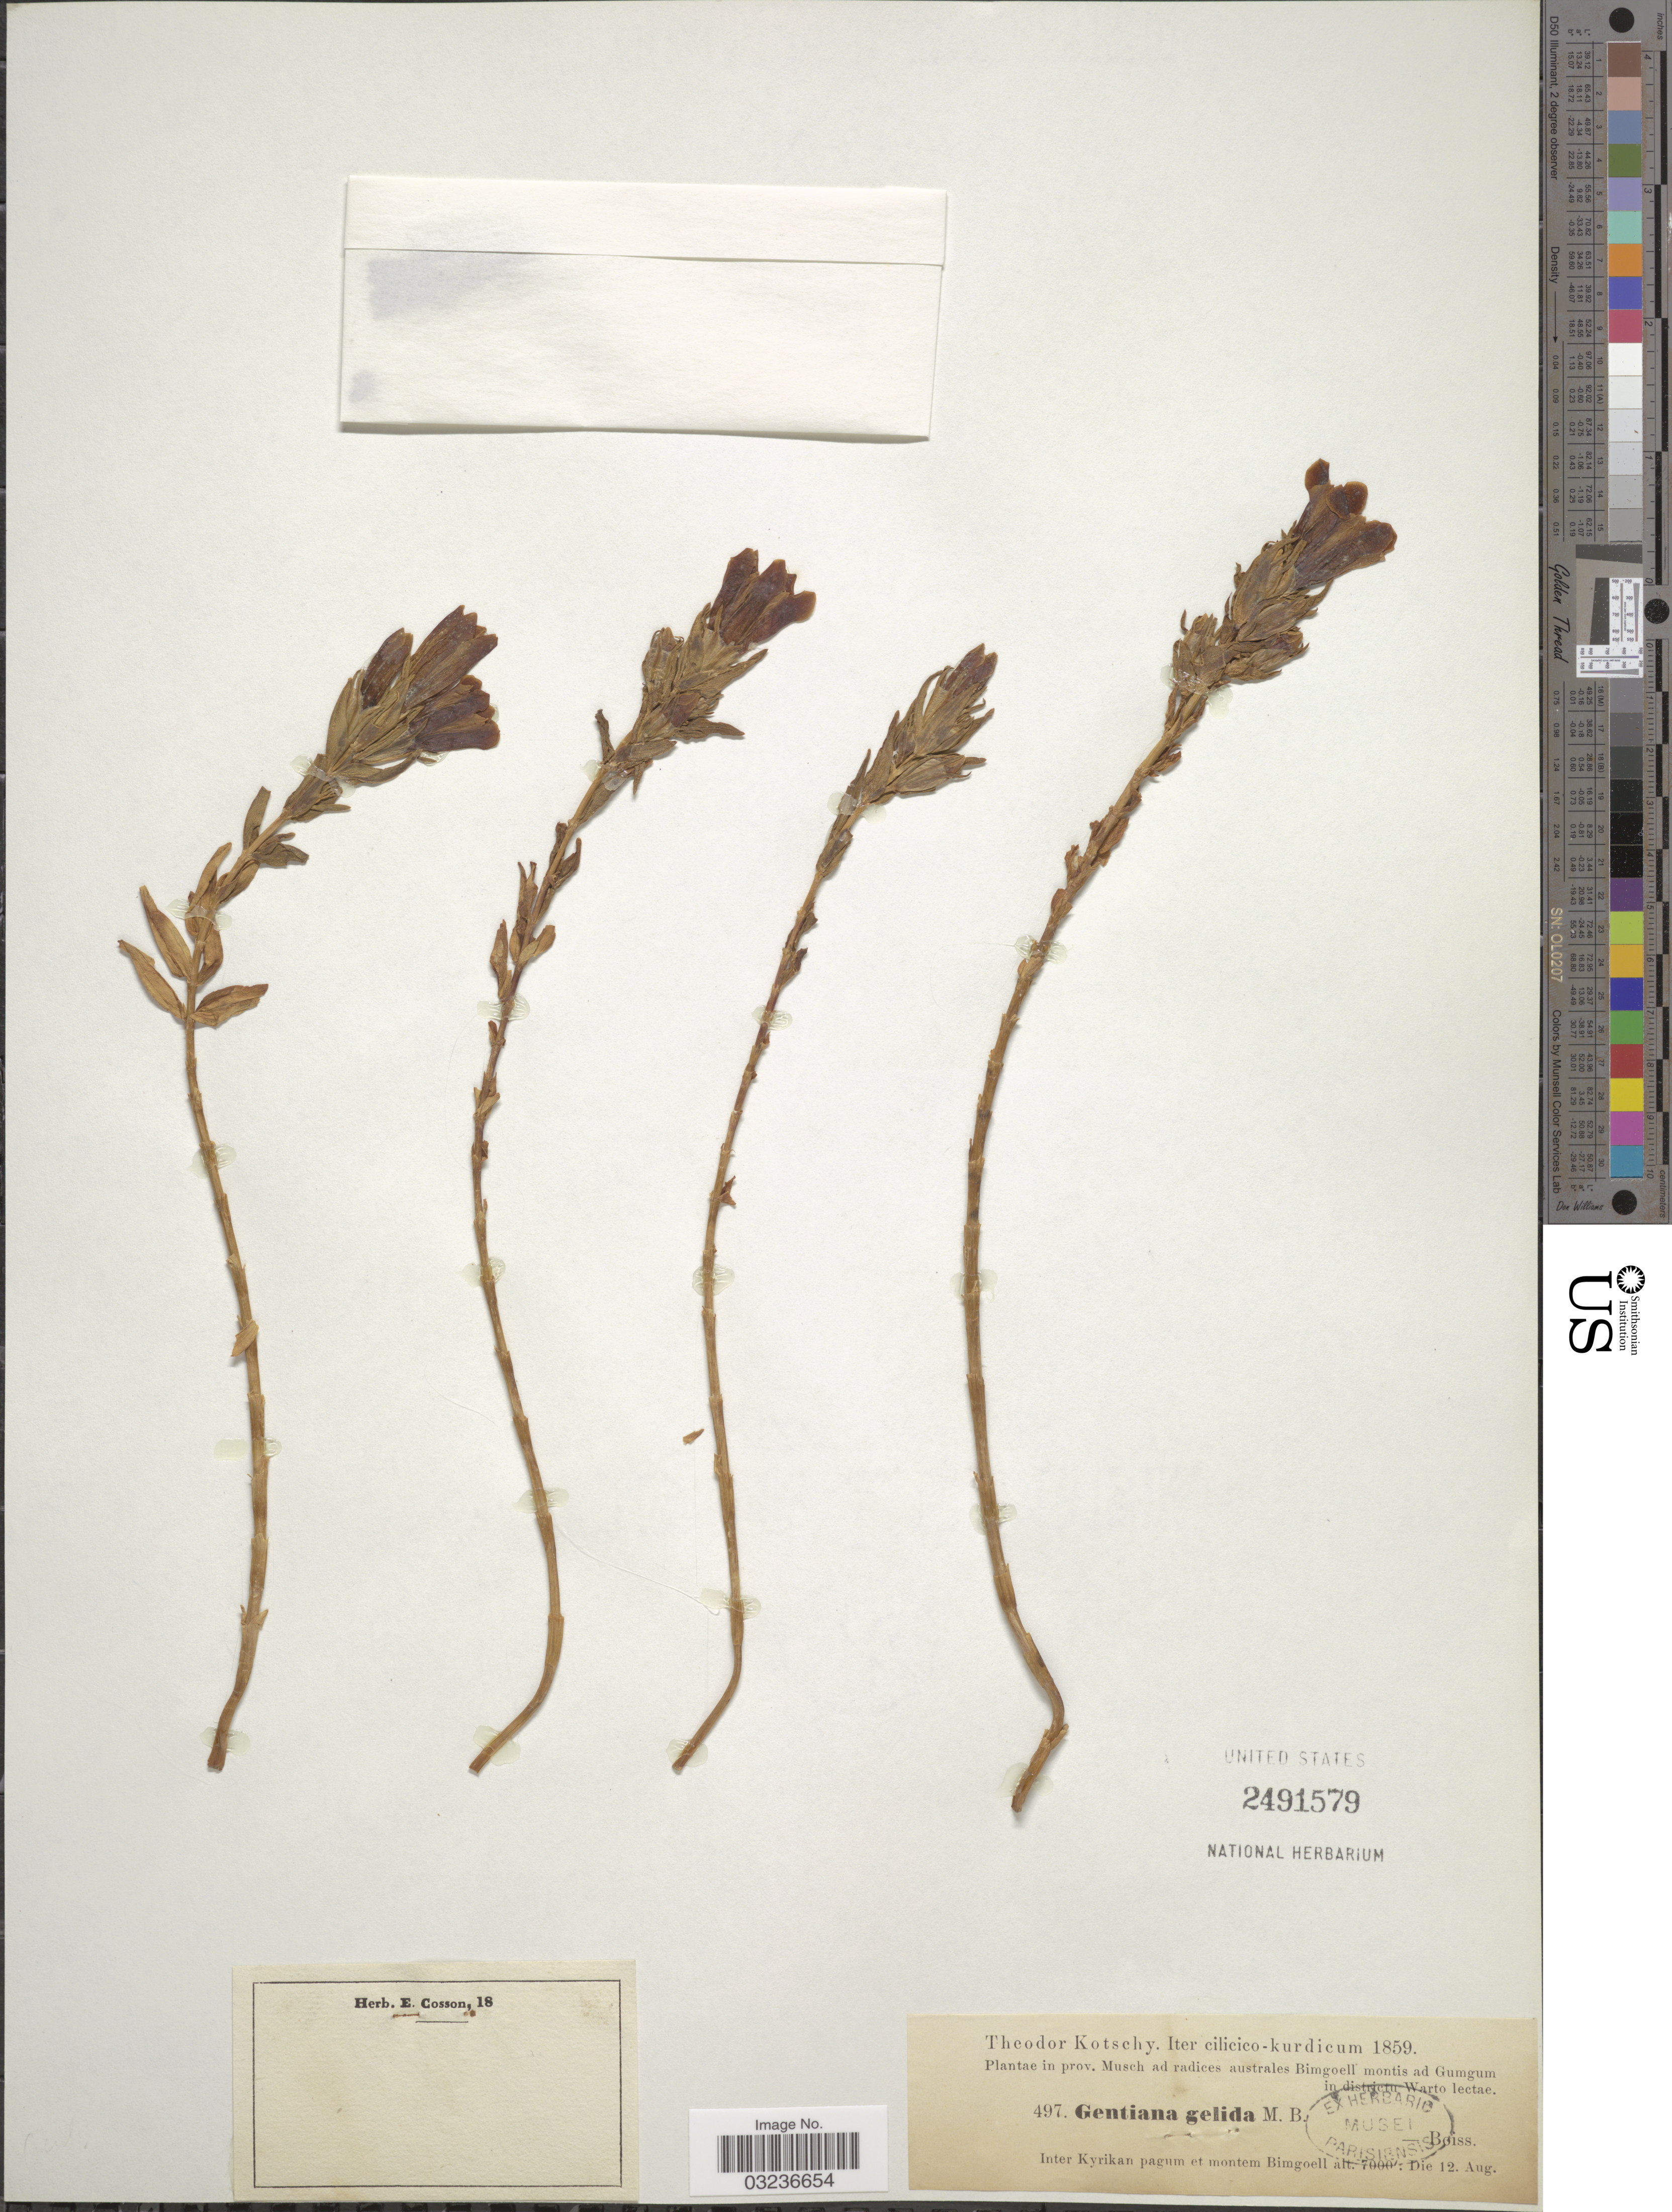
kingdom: Plantae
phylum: Tracheophyta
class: Magnoliopsida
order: Gentianales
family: Gentianaceae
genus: Gentiana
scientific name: Gentiana gelida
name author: M. Bieb.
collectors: K. G. Kotschy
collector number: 497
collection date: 1859-08-12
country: Turkey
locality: Iter cilicico-kurdicum. In prov. Musch ad radices australes Bimgoell montis ad Gumgum in districtu Warto lectae. Inter Kyrikan pagum et montem Bimgoell.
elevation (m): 2134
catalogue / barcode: US 2491579